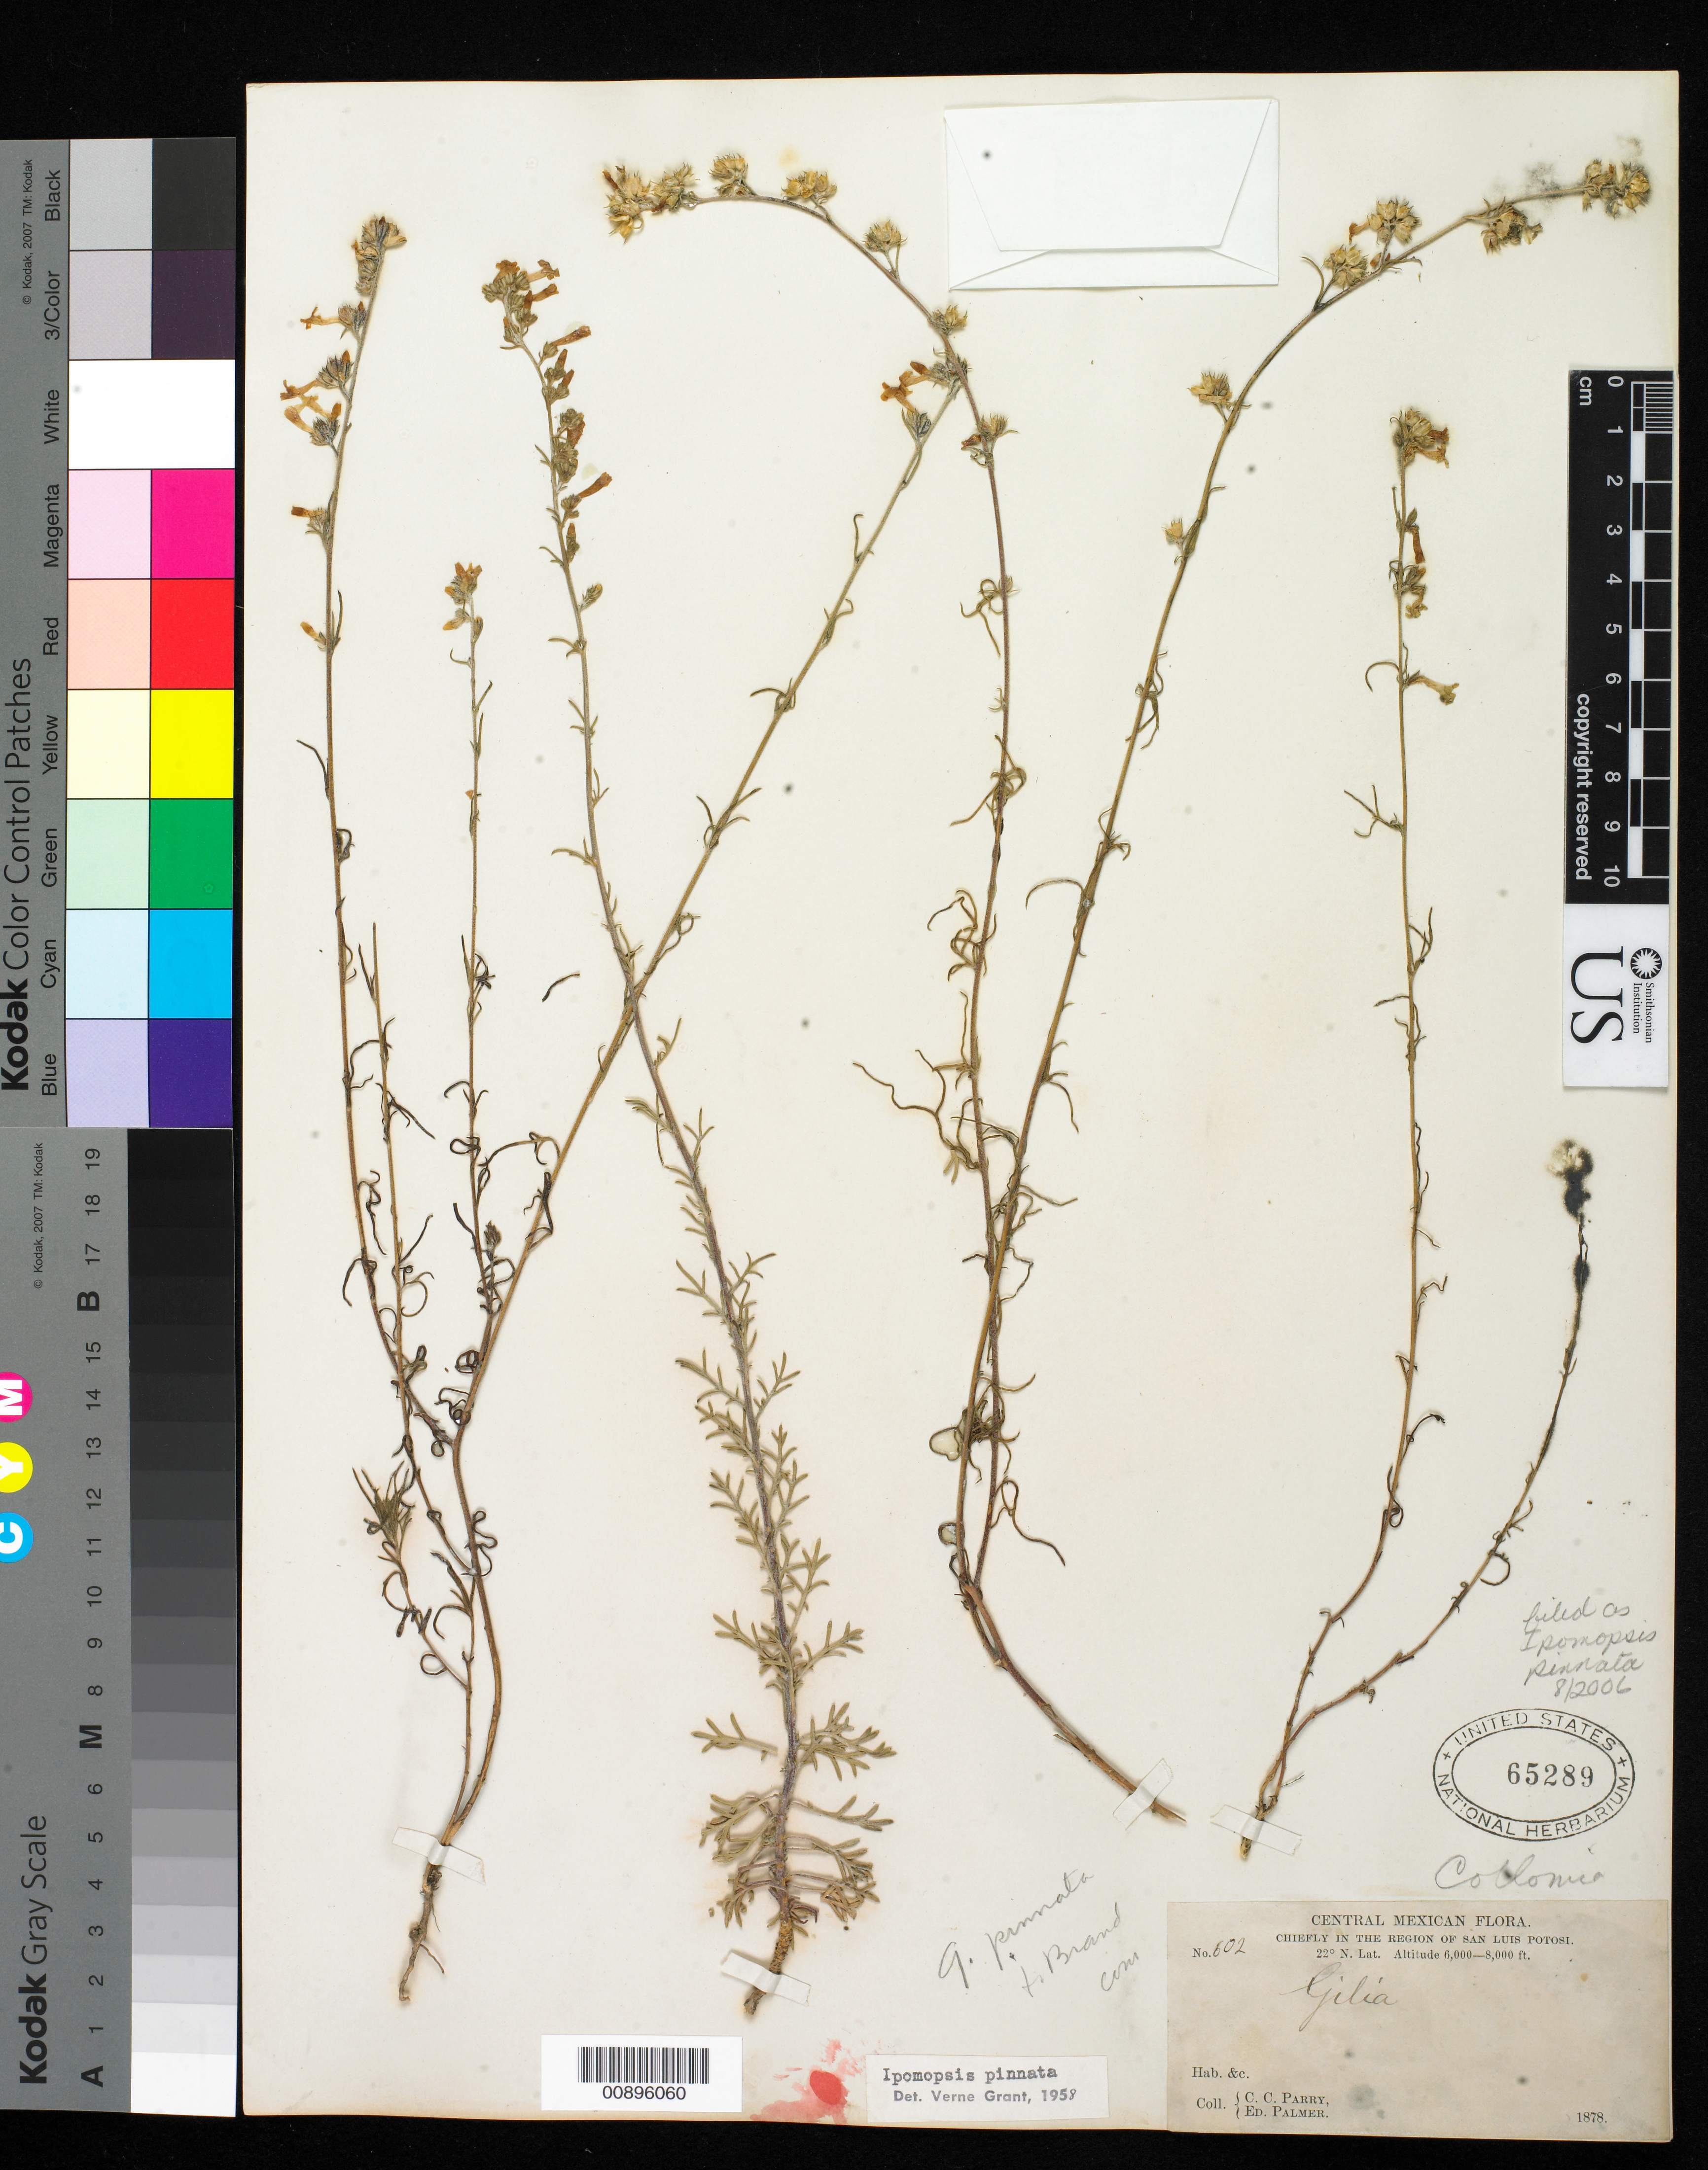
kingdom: Plantae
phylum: Tracheophyta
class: Magnoliopsida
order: Ericales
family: Polemoniaceae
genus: Ipomopsis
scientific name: Ipomopsis pinnata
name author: (Cav.) V.E. Grant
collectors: C. C. Parry & E. Palmer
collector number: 602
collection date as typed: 1878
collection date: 1878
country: Mexico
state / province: San Luis Potosí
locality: Chiefly in the region of San Luis Potosí.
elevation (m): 1829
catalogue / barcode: US 65289